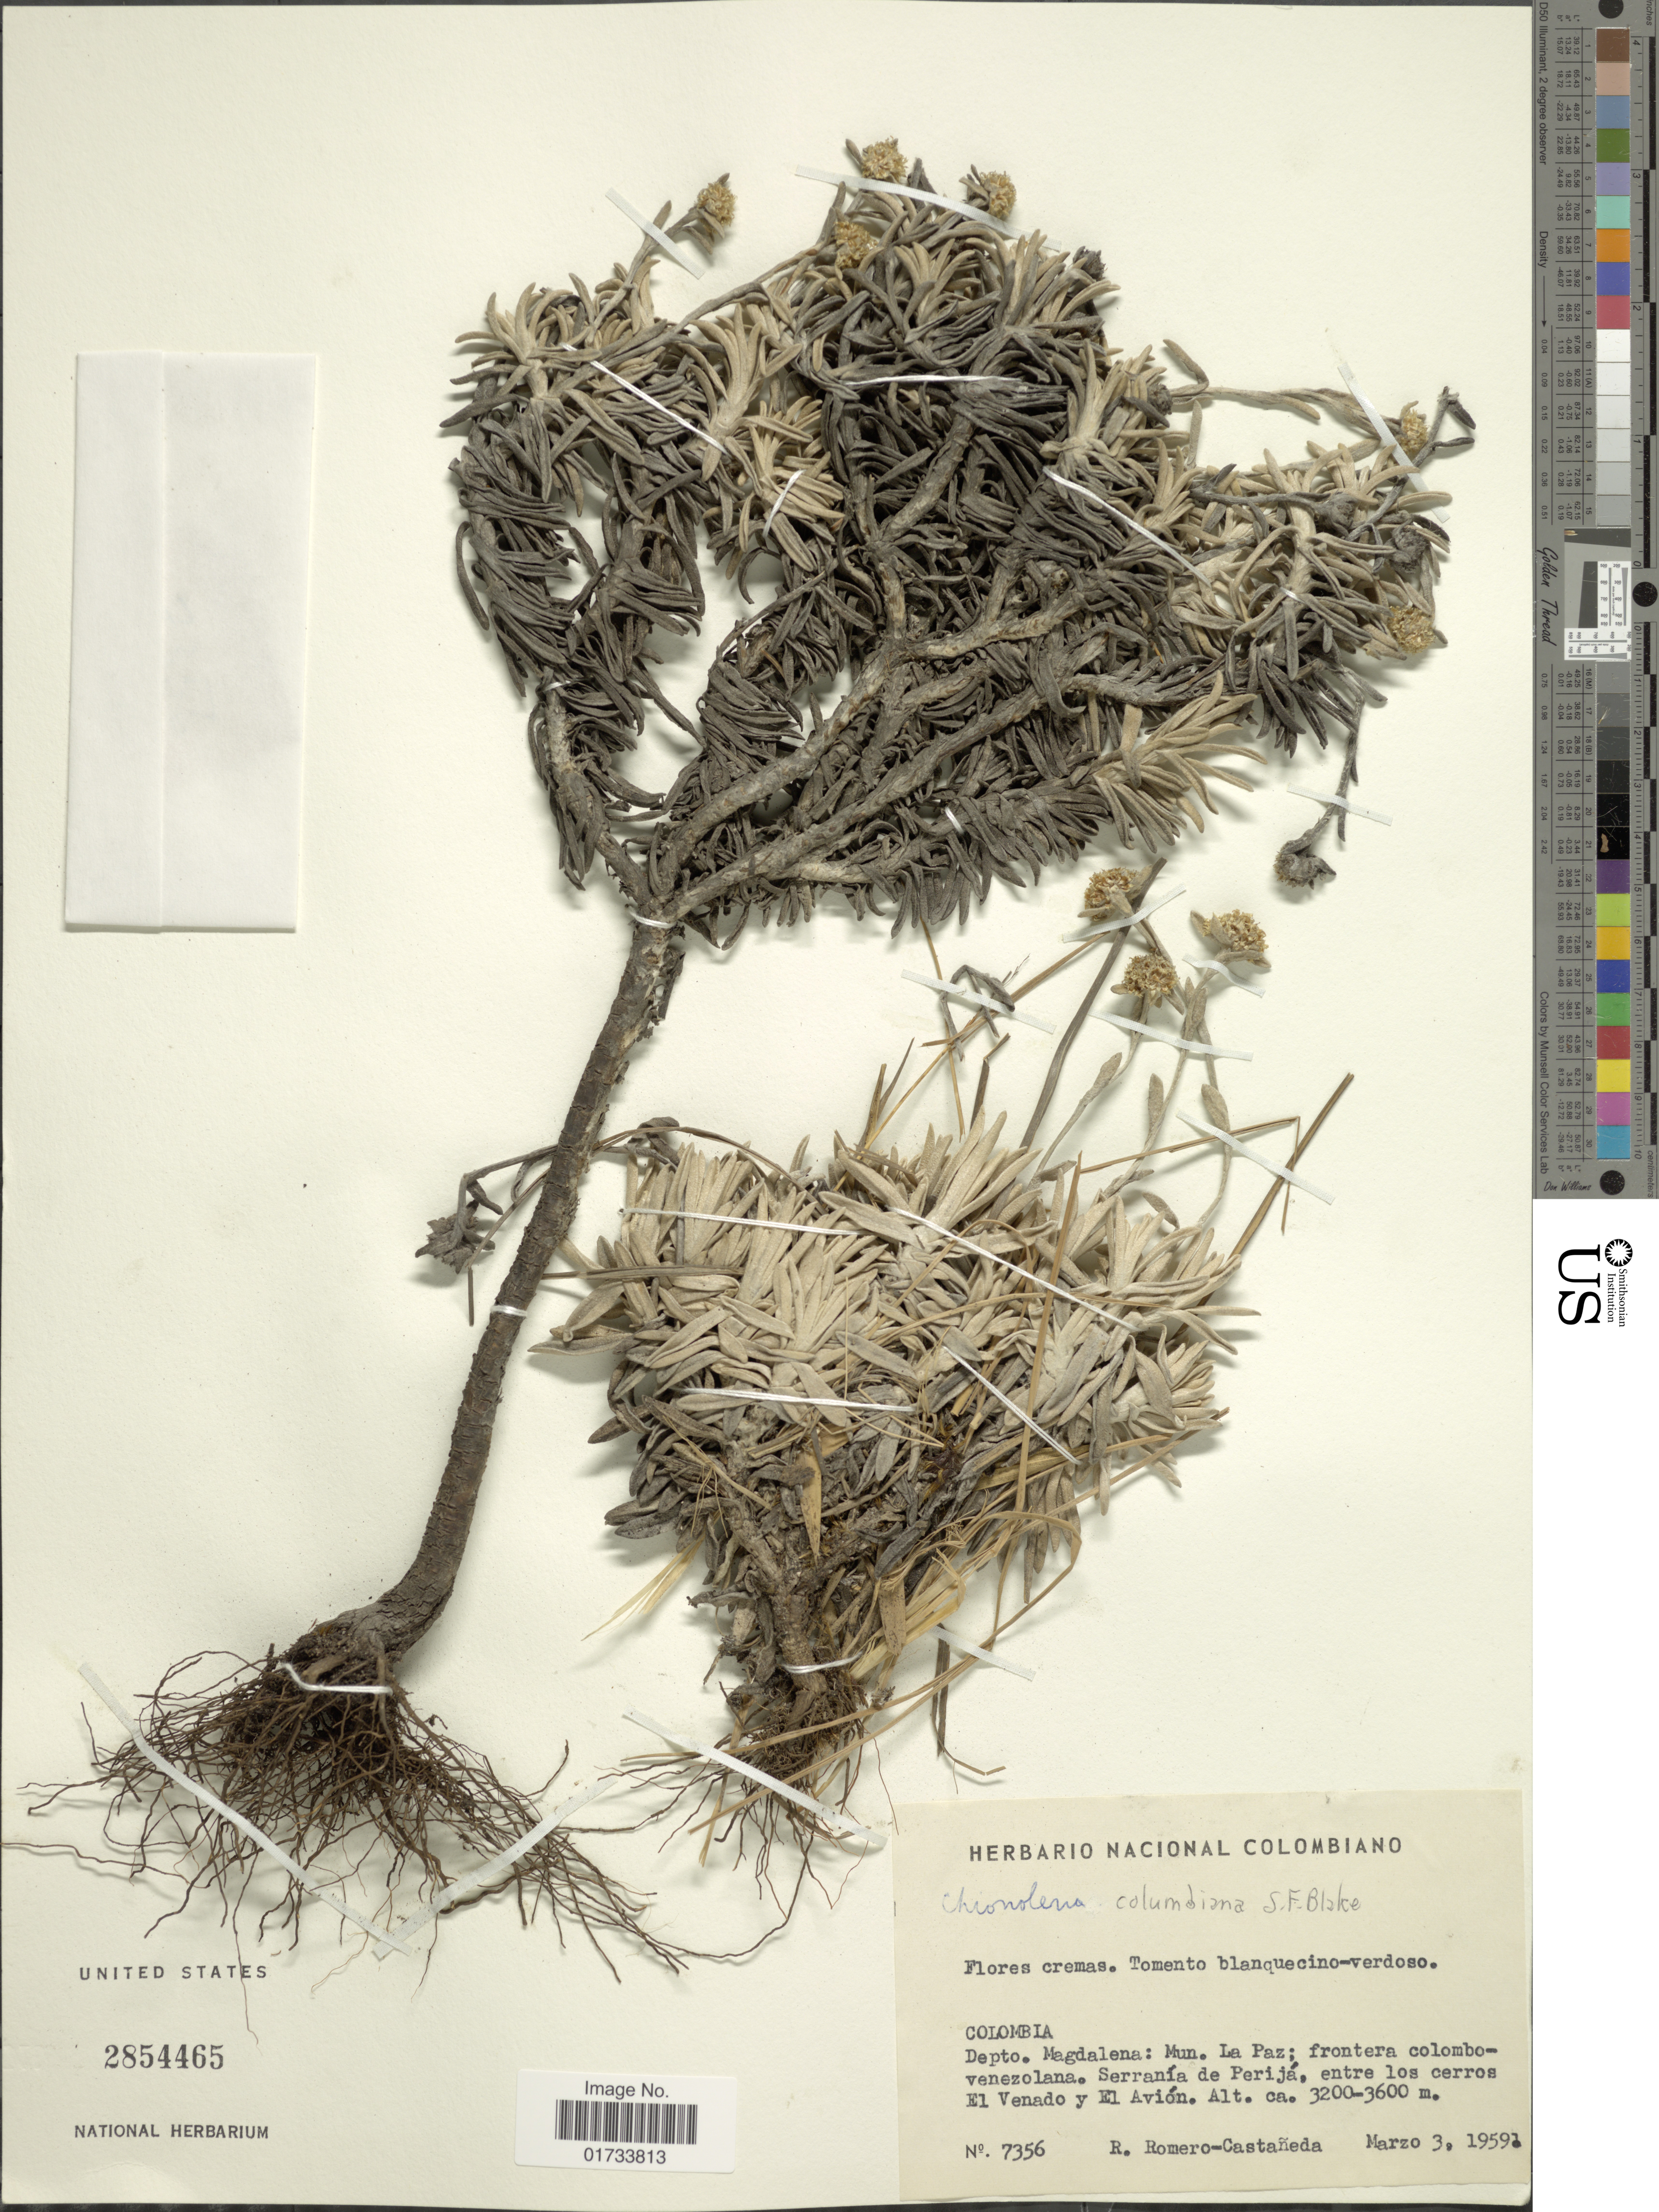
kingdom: Plantae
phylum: Tracheophyta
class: Magnoliopsida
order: Asterales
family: Asteraceae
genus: Gnaphaliothamnus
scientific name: Gnaphaliothamnus perijensis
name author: G.L. Nesom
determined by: Nesom, Guy L.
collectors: R. Romero Castañeda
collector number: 7356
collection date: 1959-03-03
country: Colombia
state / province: Magdalena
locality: Depto. Magdalena: Mun. La Paz: frontera colombo-venezolana, Serranía de Perijá, entre los cerros El Venado y El Avión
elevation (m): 3200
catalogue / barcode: US 2854465